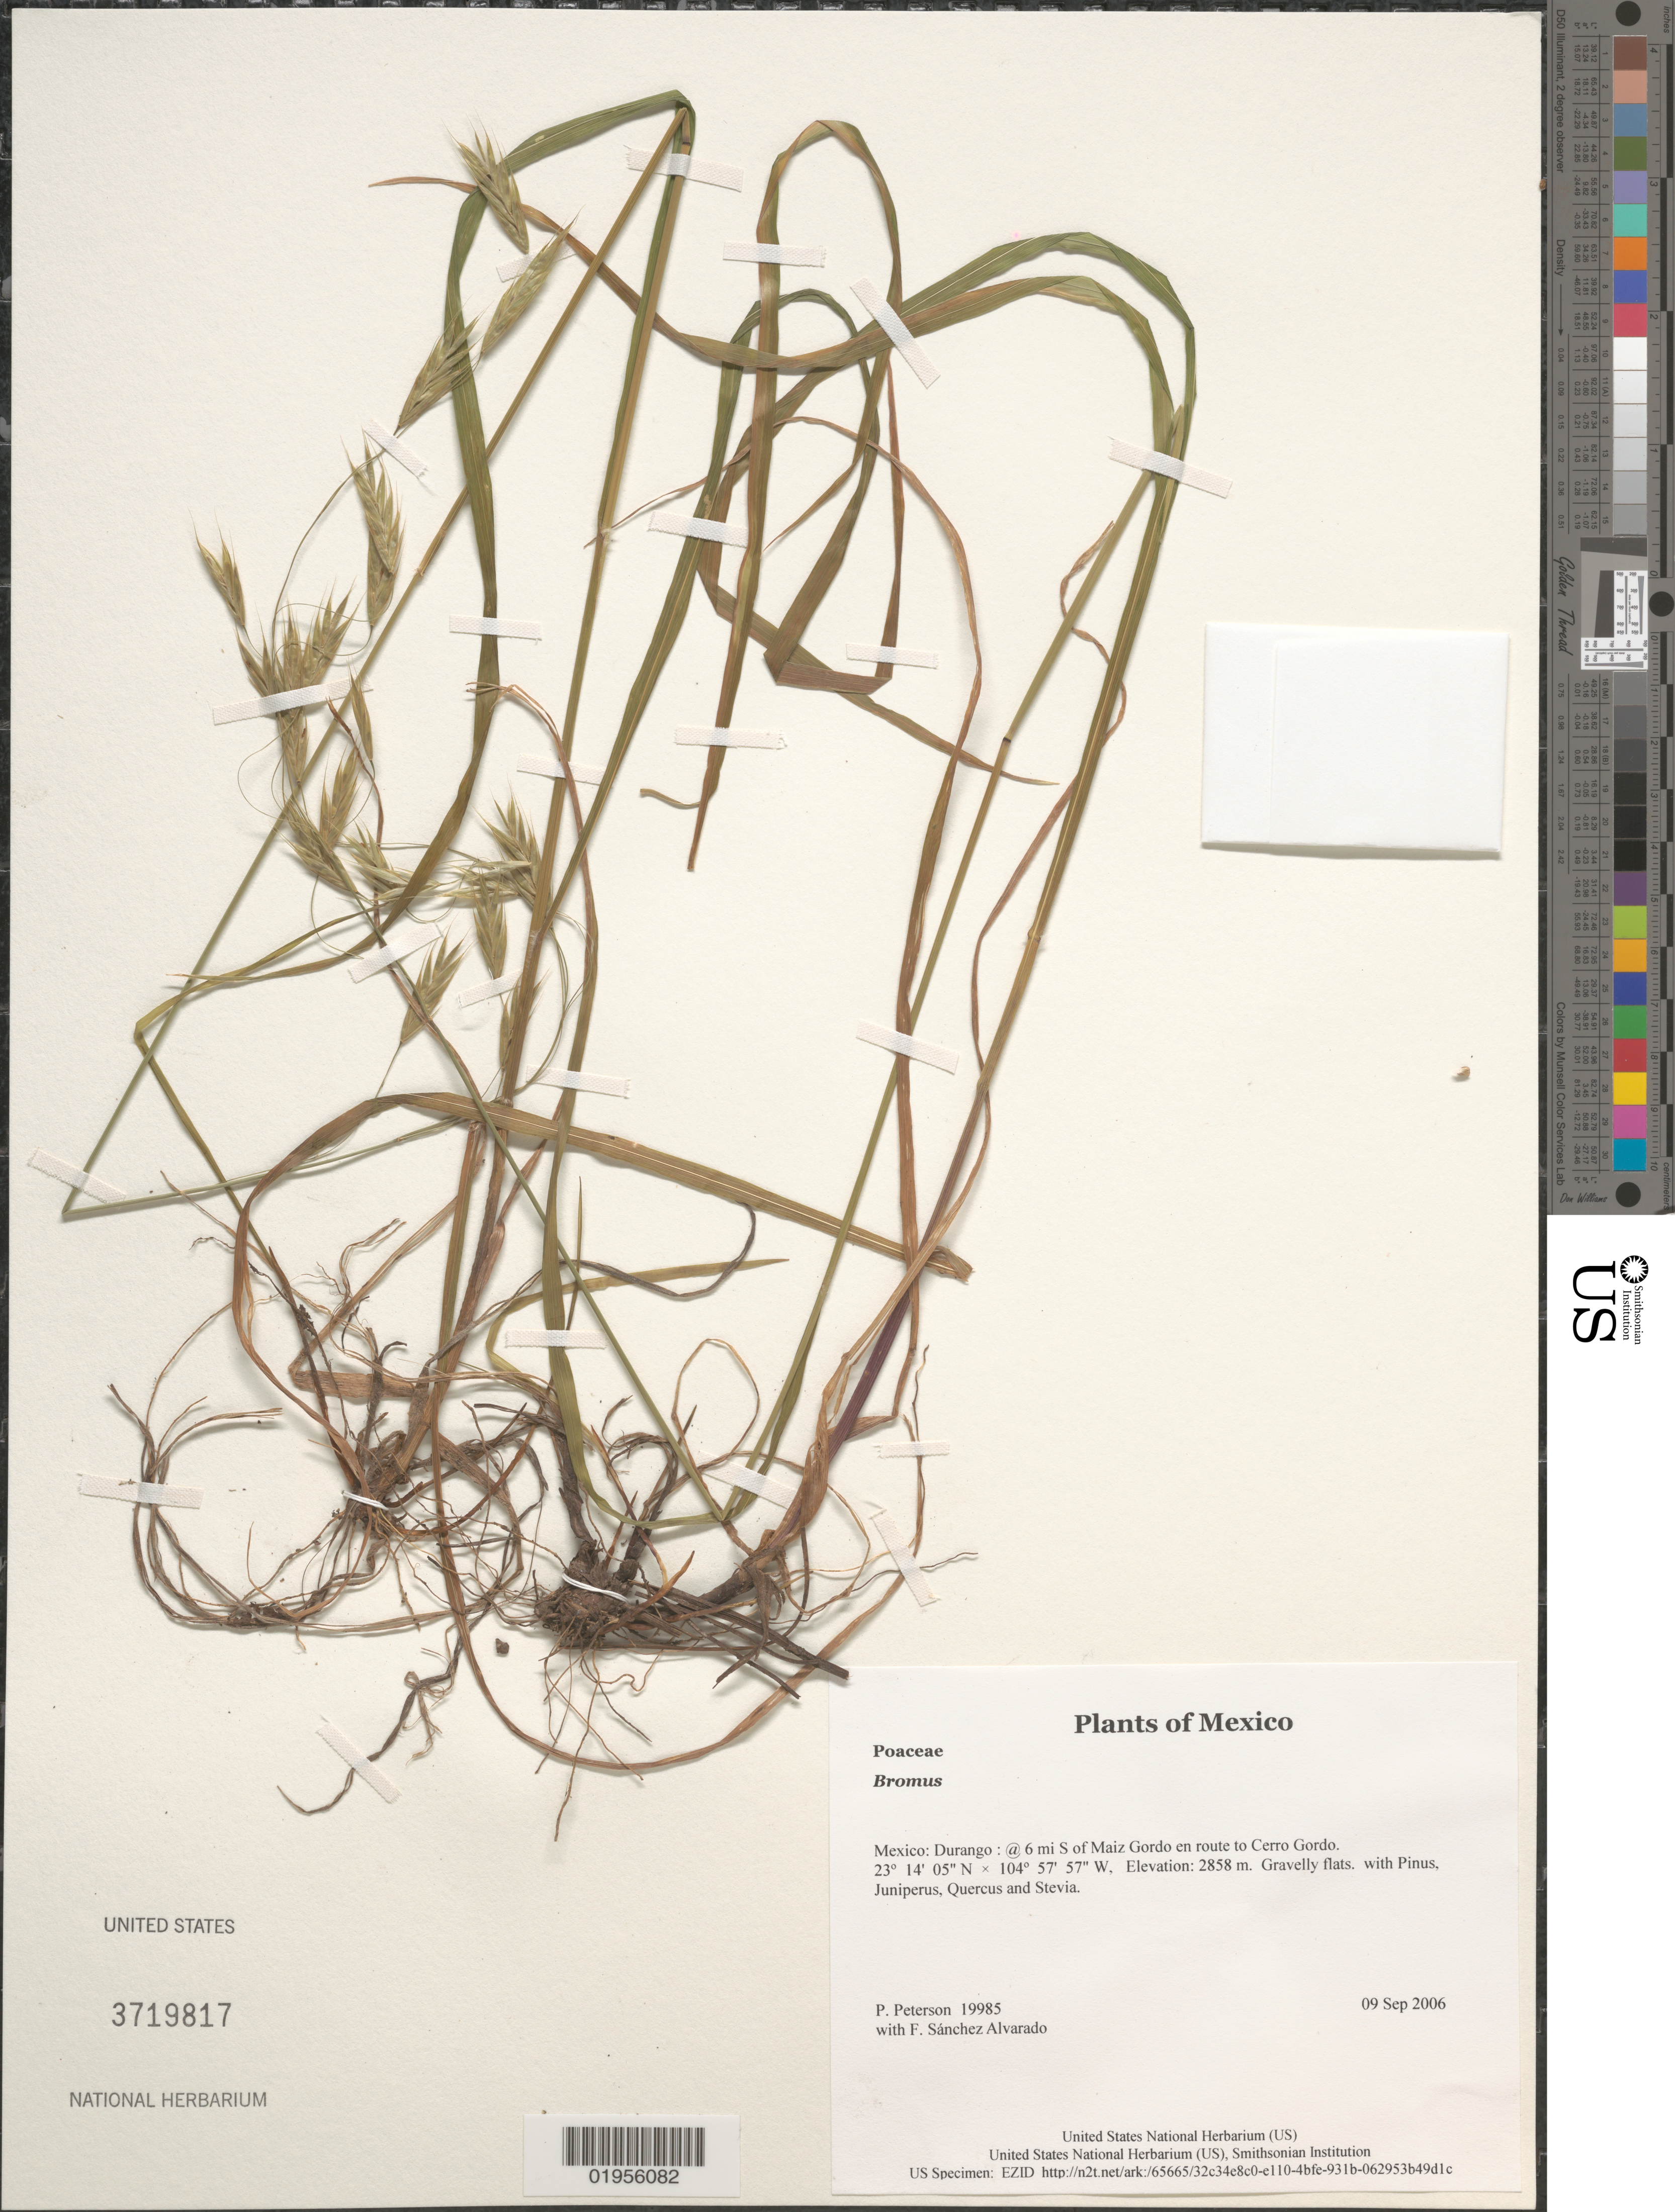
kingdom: Plantae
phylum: Tracheophyta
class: Liliopsida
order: Poales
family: Poaceae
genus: Bromus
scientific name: Bromus sp.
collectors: P. M. Peterson & F. Sánchez Alvarado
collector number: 19985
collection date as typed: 09 Sep 2006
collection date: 2006-09-09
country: Mexico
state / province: Durango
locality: @ 6 mi S of Maiz Gordo en route to Cerro Gordo.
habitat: Gravelly flats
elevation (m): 2858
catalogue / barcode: US 3719817